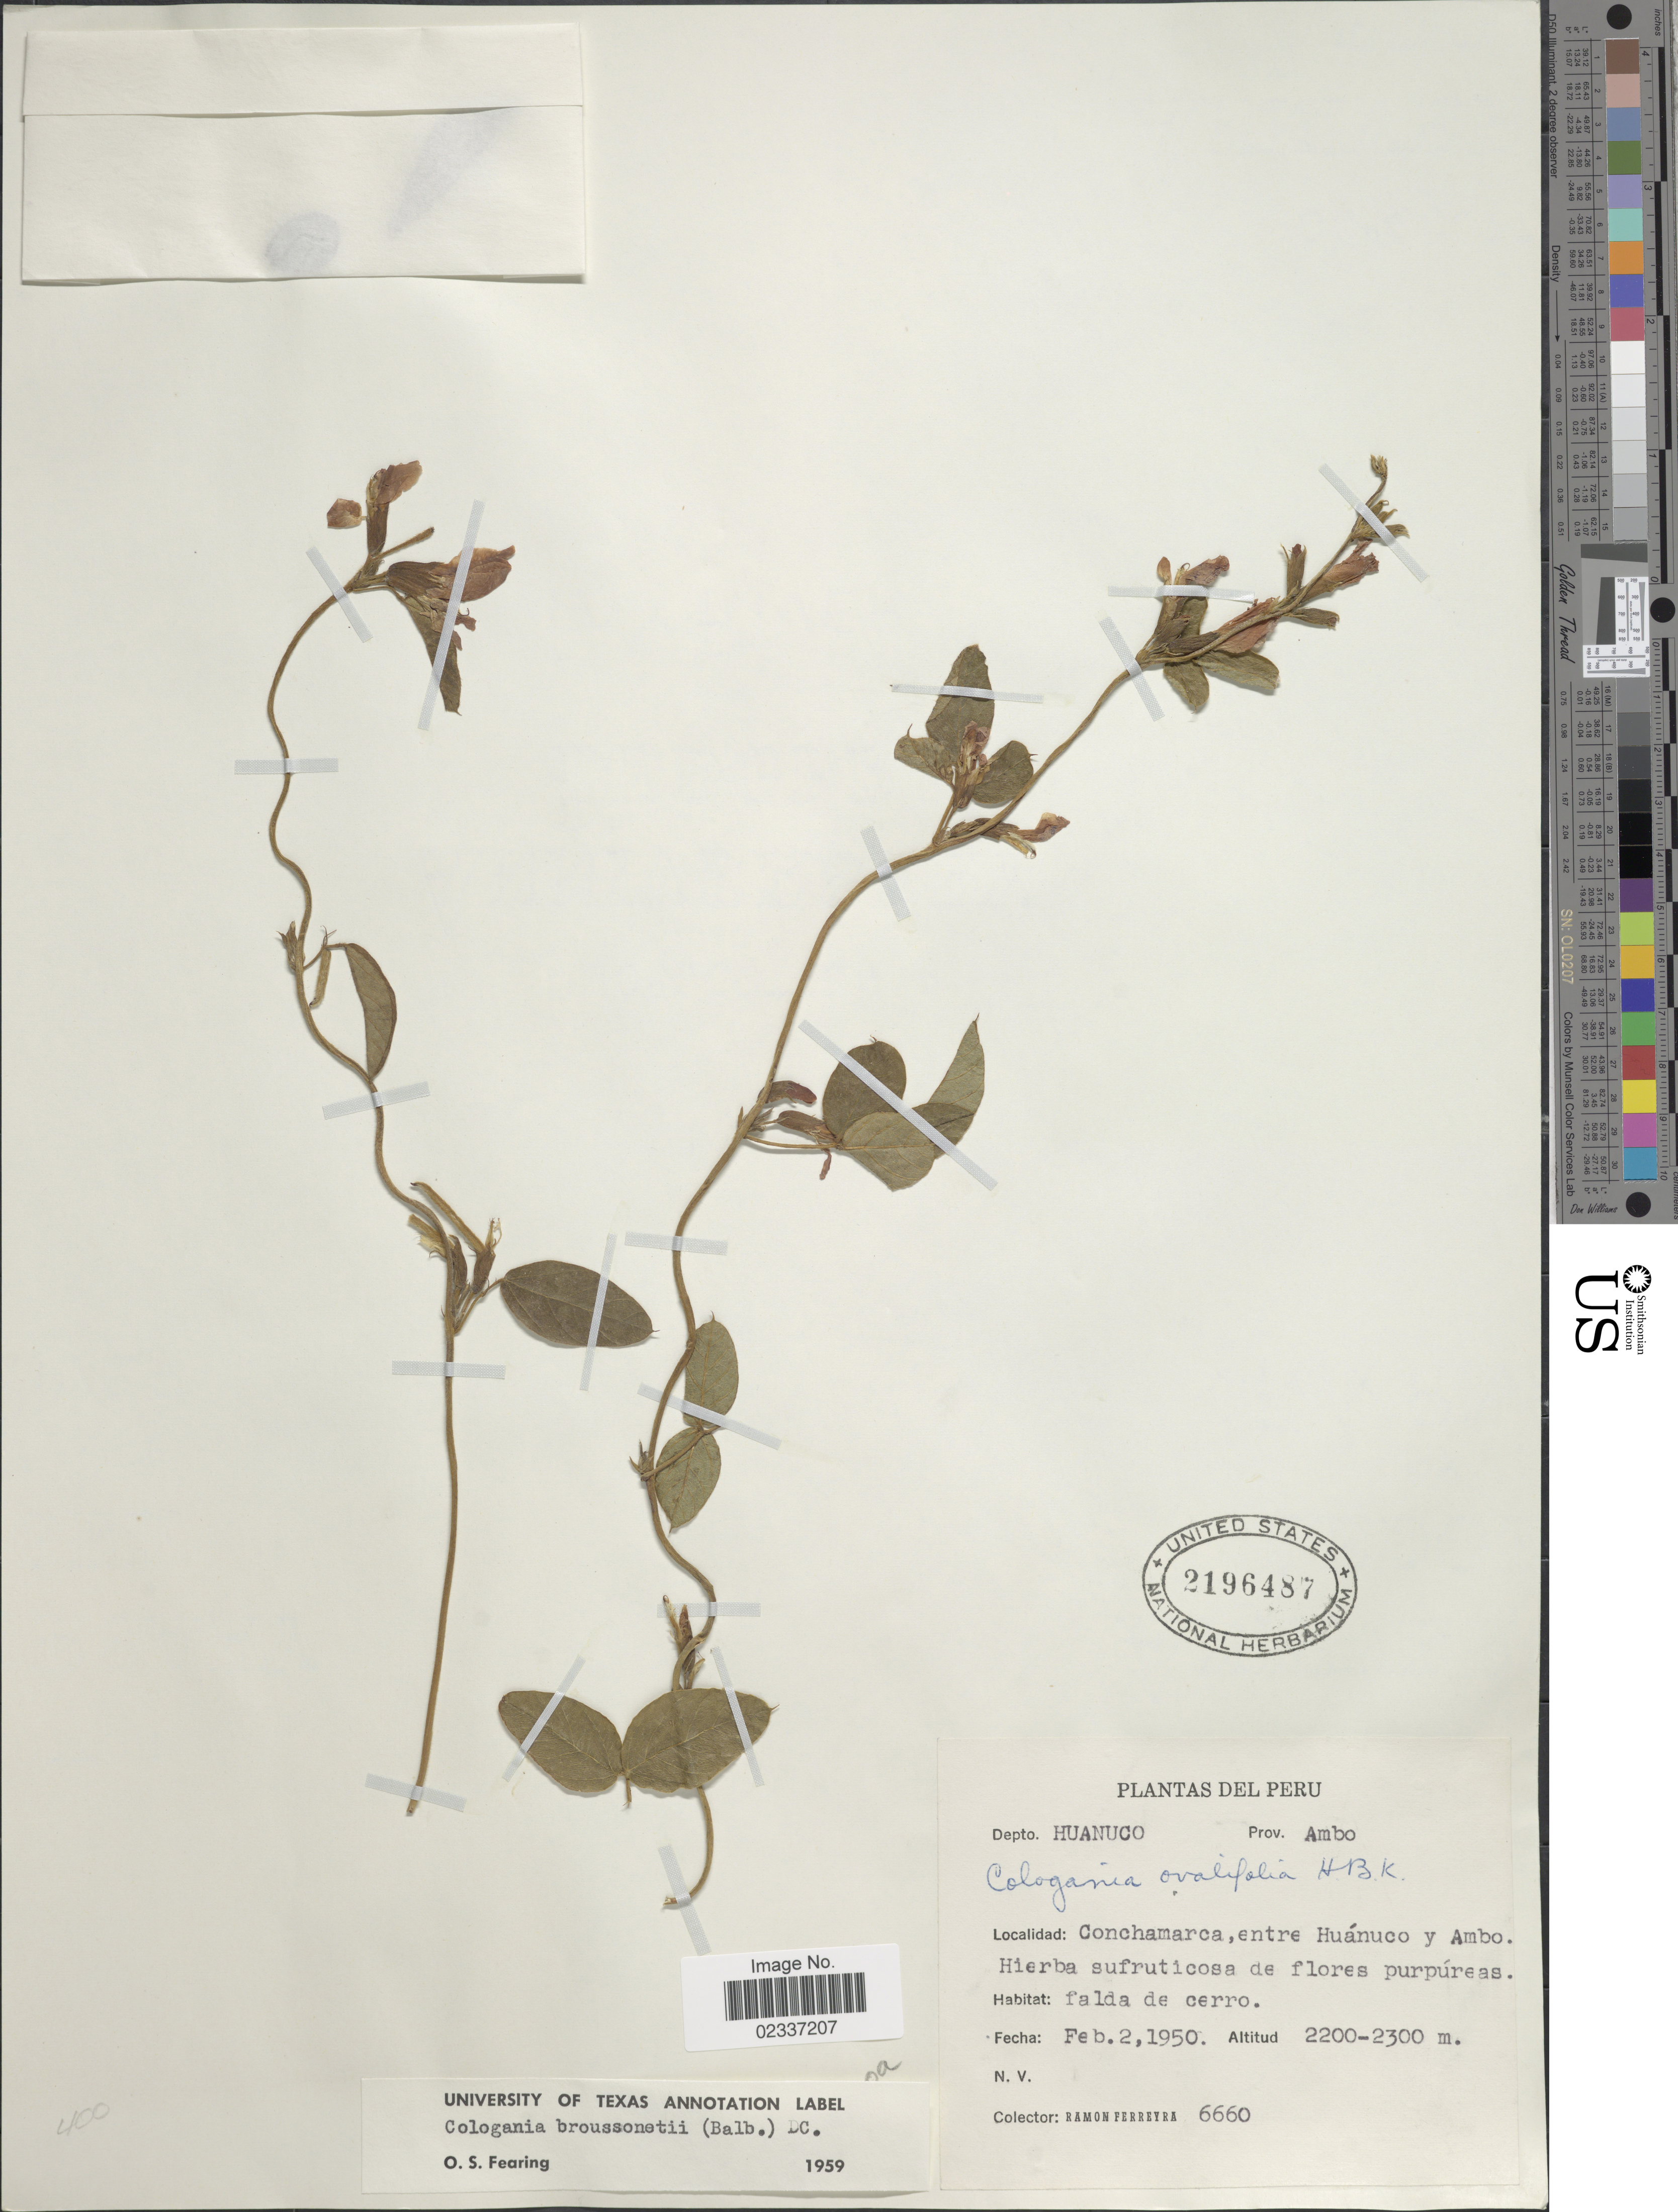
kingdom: Plantae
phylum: Tracheophyta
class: Magnoliopsida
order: Fabales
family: Fabaceae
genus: Cologania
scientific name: Cologania broussonetii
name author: (Balb.) DC.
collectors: R. A. Ferreyra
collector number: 6660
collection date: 1950-02-02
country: Peru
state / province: Huánuco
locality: Dep. Huanuco, Prov. Ambo, Conchamarca, entre Huánuco y Ambo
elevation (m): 2200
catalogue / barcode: US 2196487